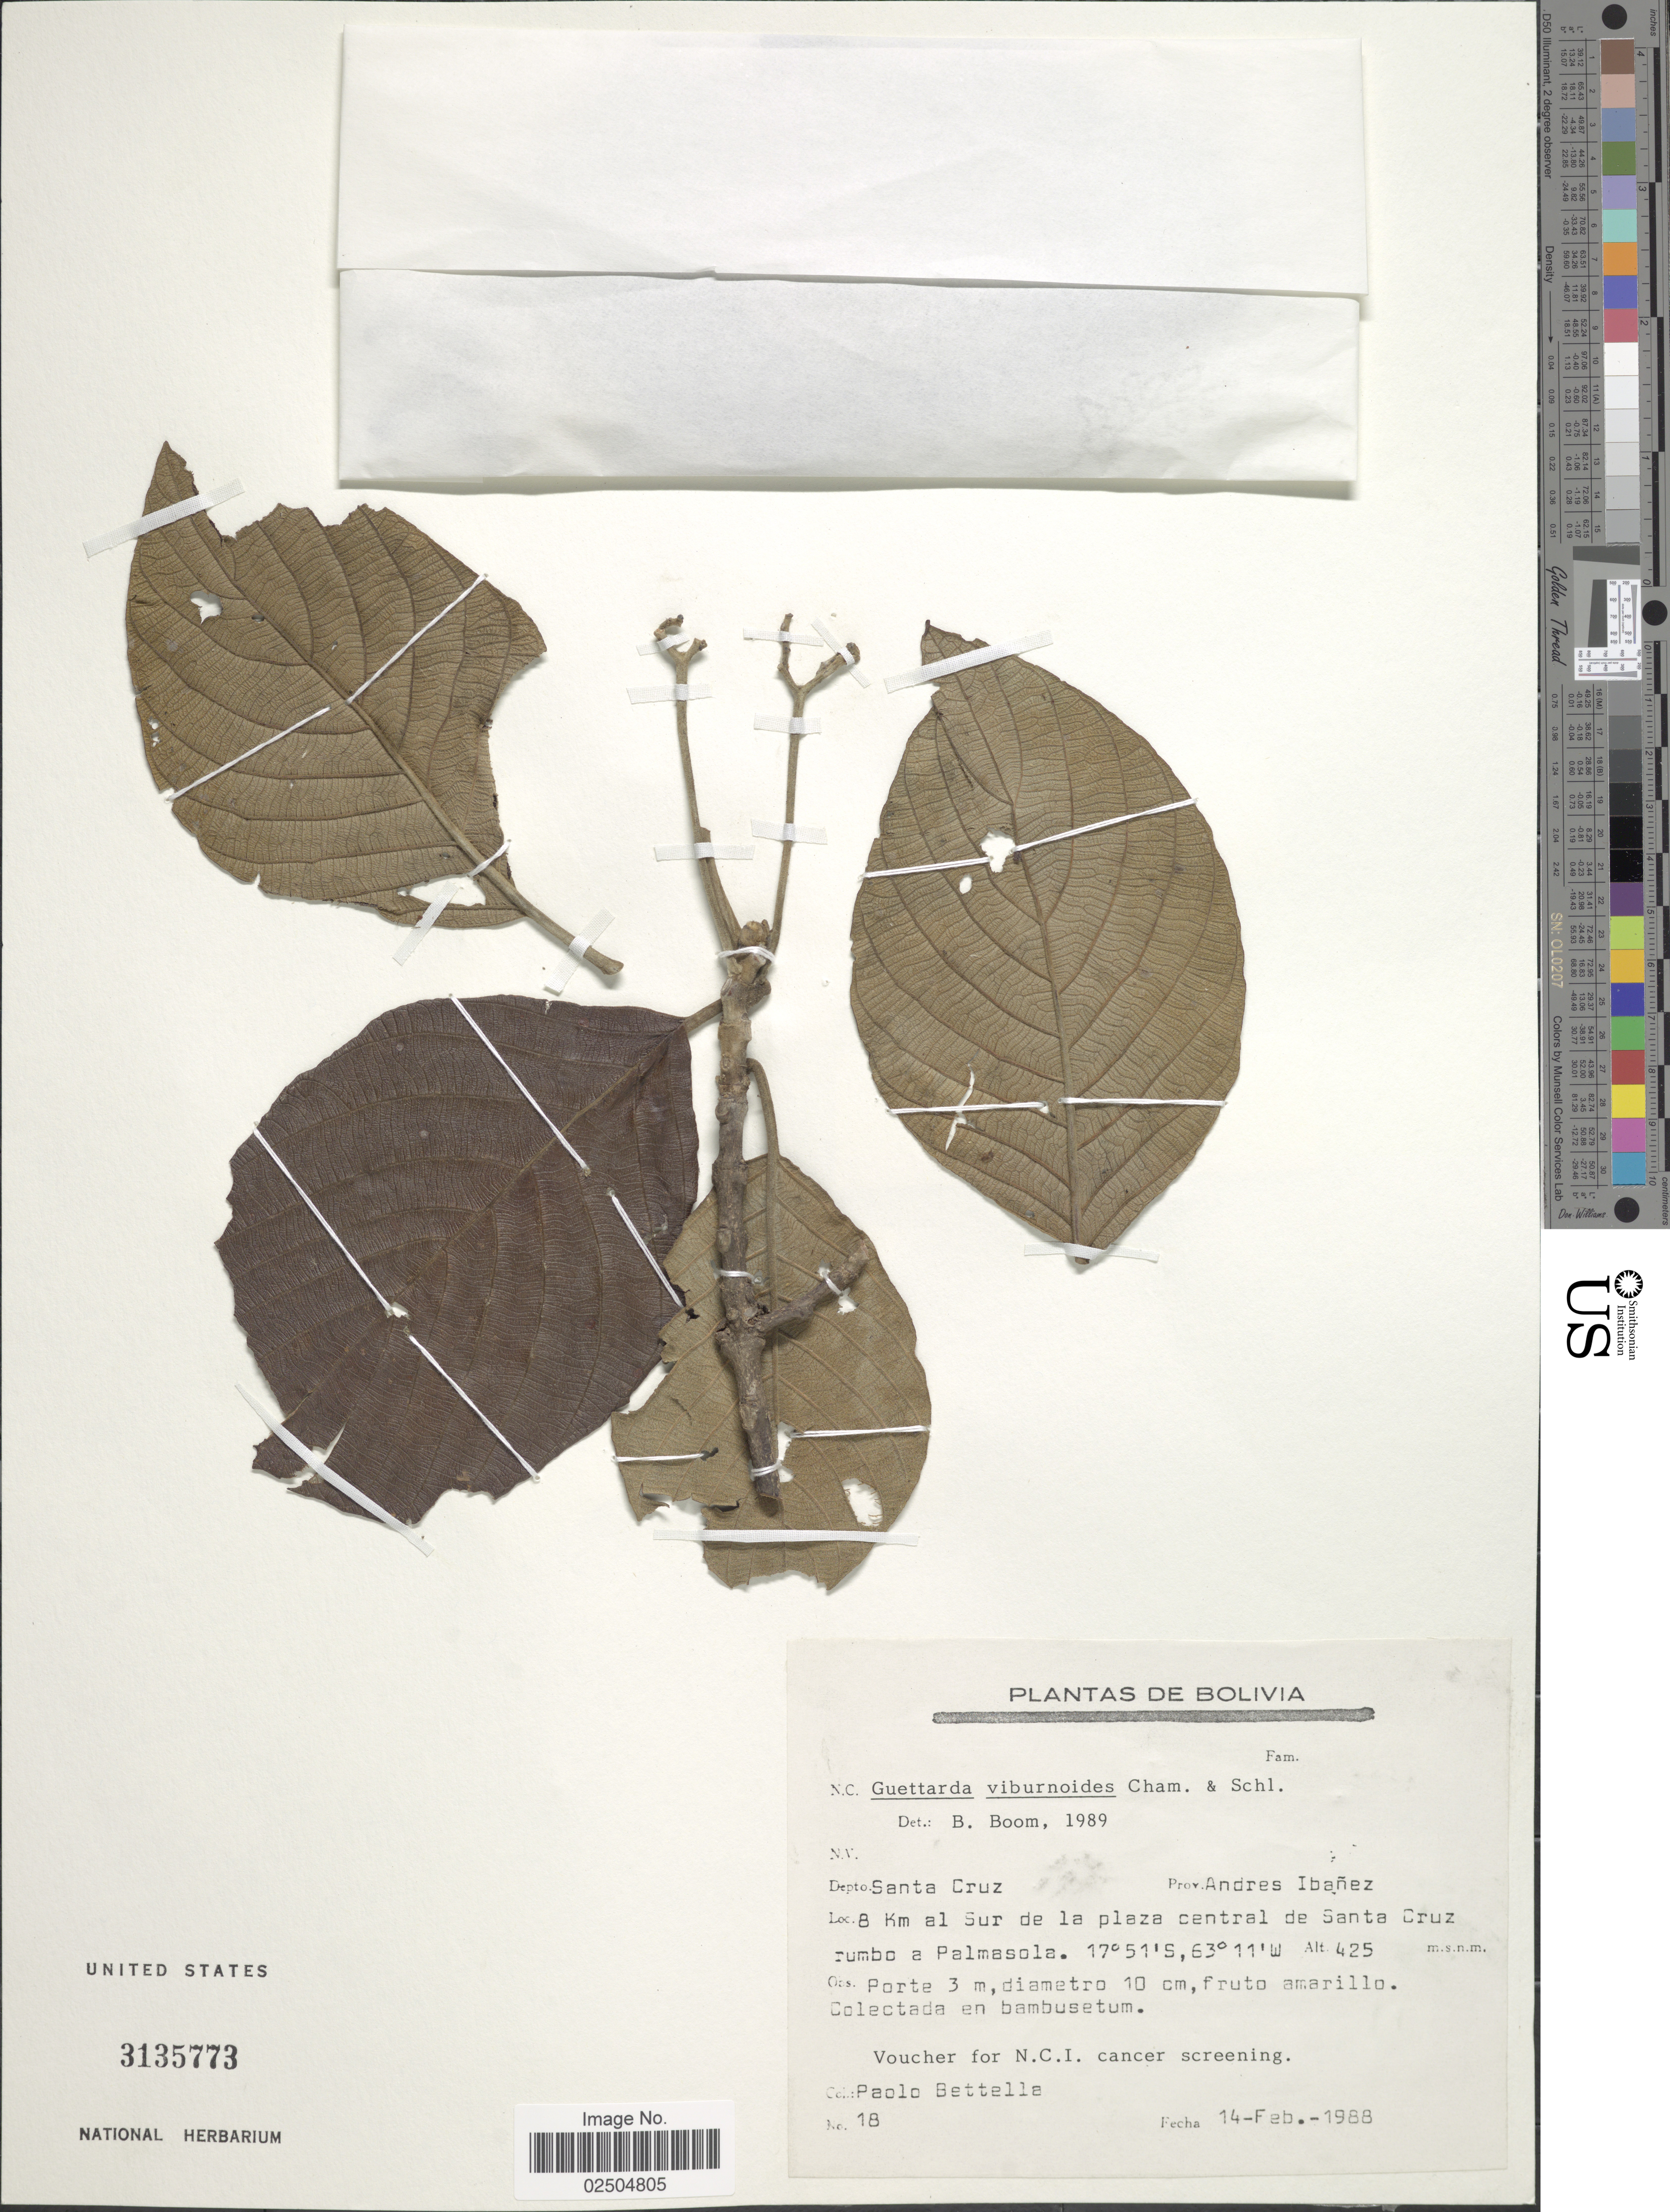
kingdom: Plantae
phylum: Tracheophyta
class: Magnoliopsida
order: Gentianales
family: Rubiaceae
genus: Guettarda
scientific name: Guettarda viburnoides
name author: Cham. & Schltdl.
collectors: P. Bettella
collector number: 18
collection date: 1988-02-14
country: Bolivia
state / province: Santa Cruz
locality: Depto. Santa Cruz, Prov. Andres Ibanez, 8 Km al Sur de la plaza central de Santa Cruz rumbo a Palmasola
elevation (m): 425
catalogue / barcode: US 3135773